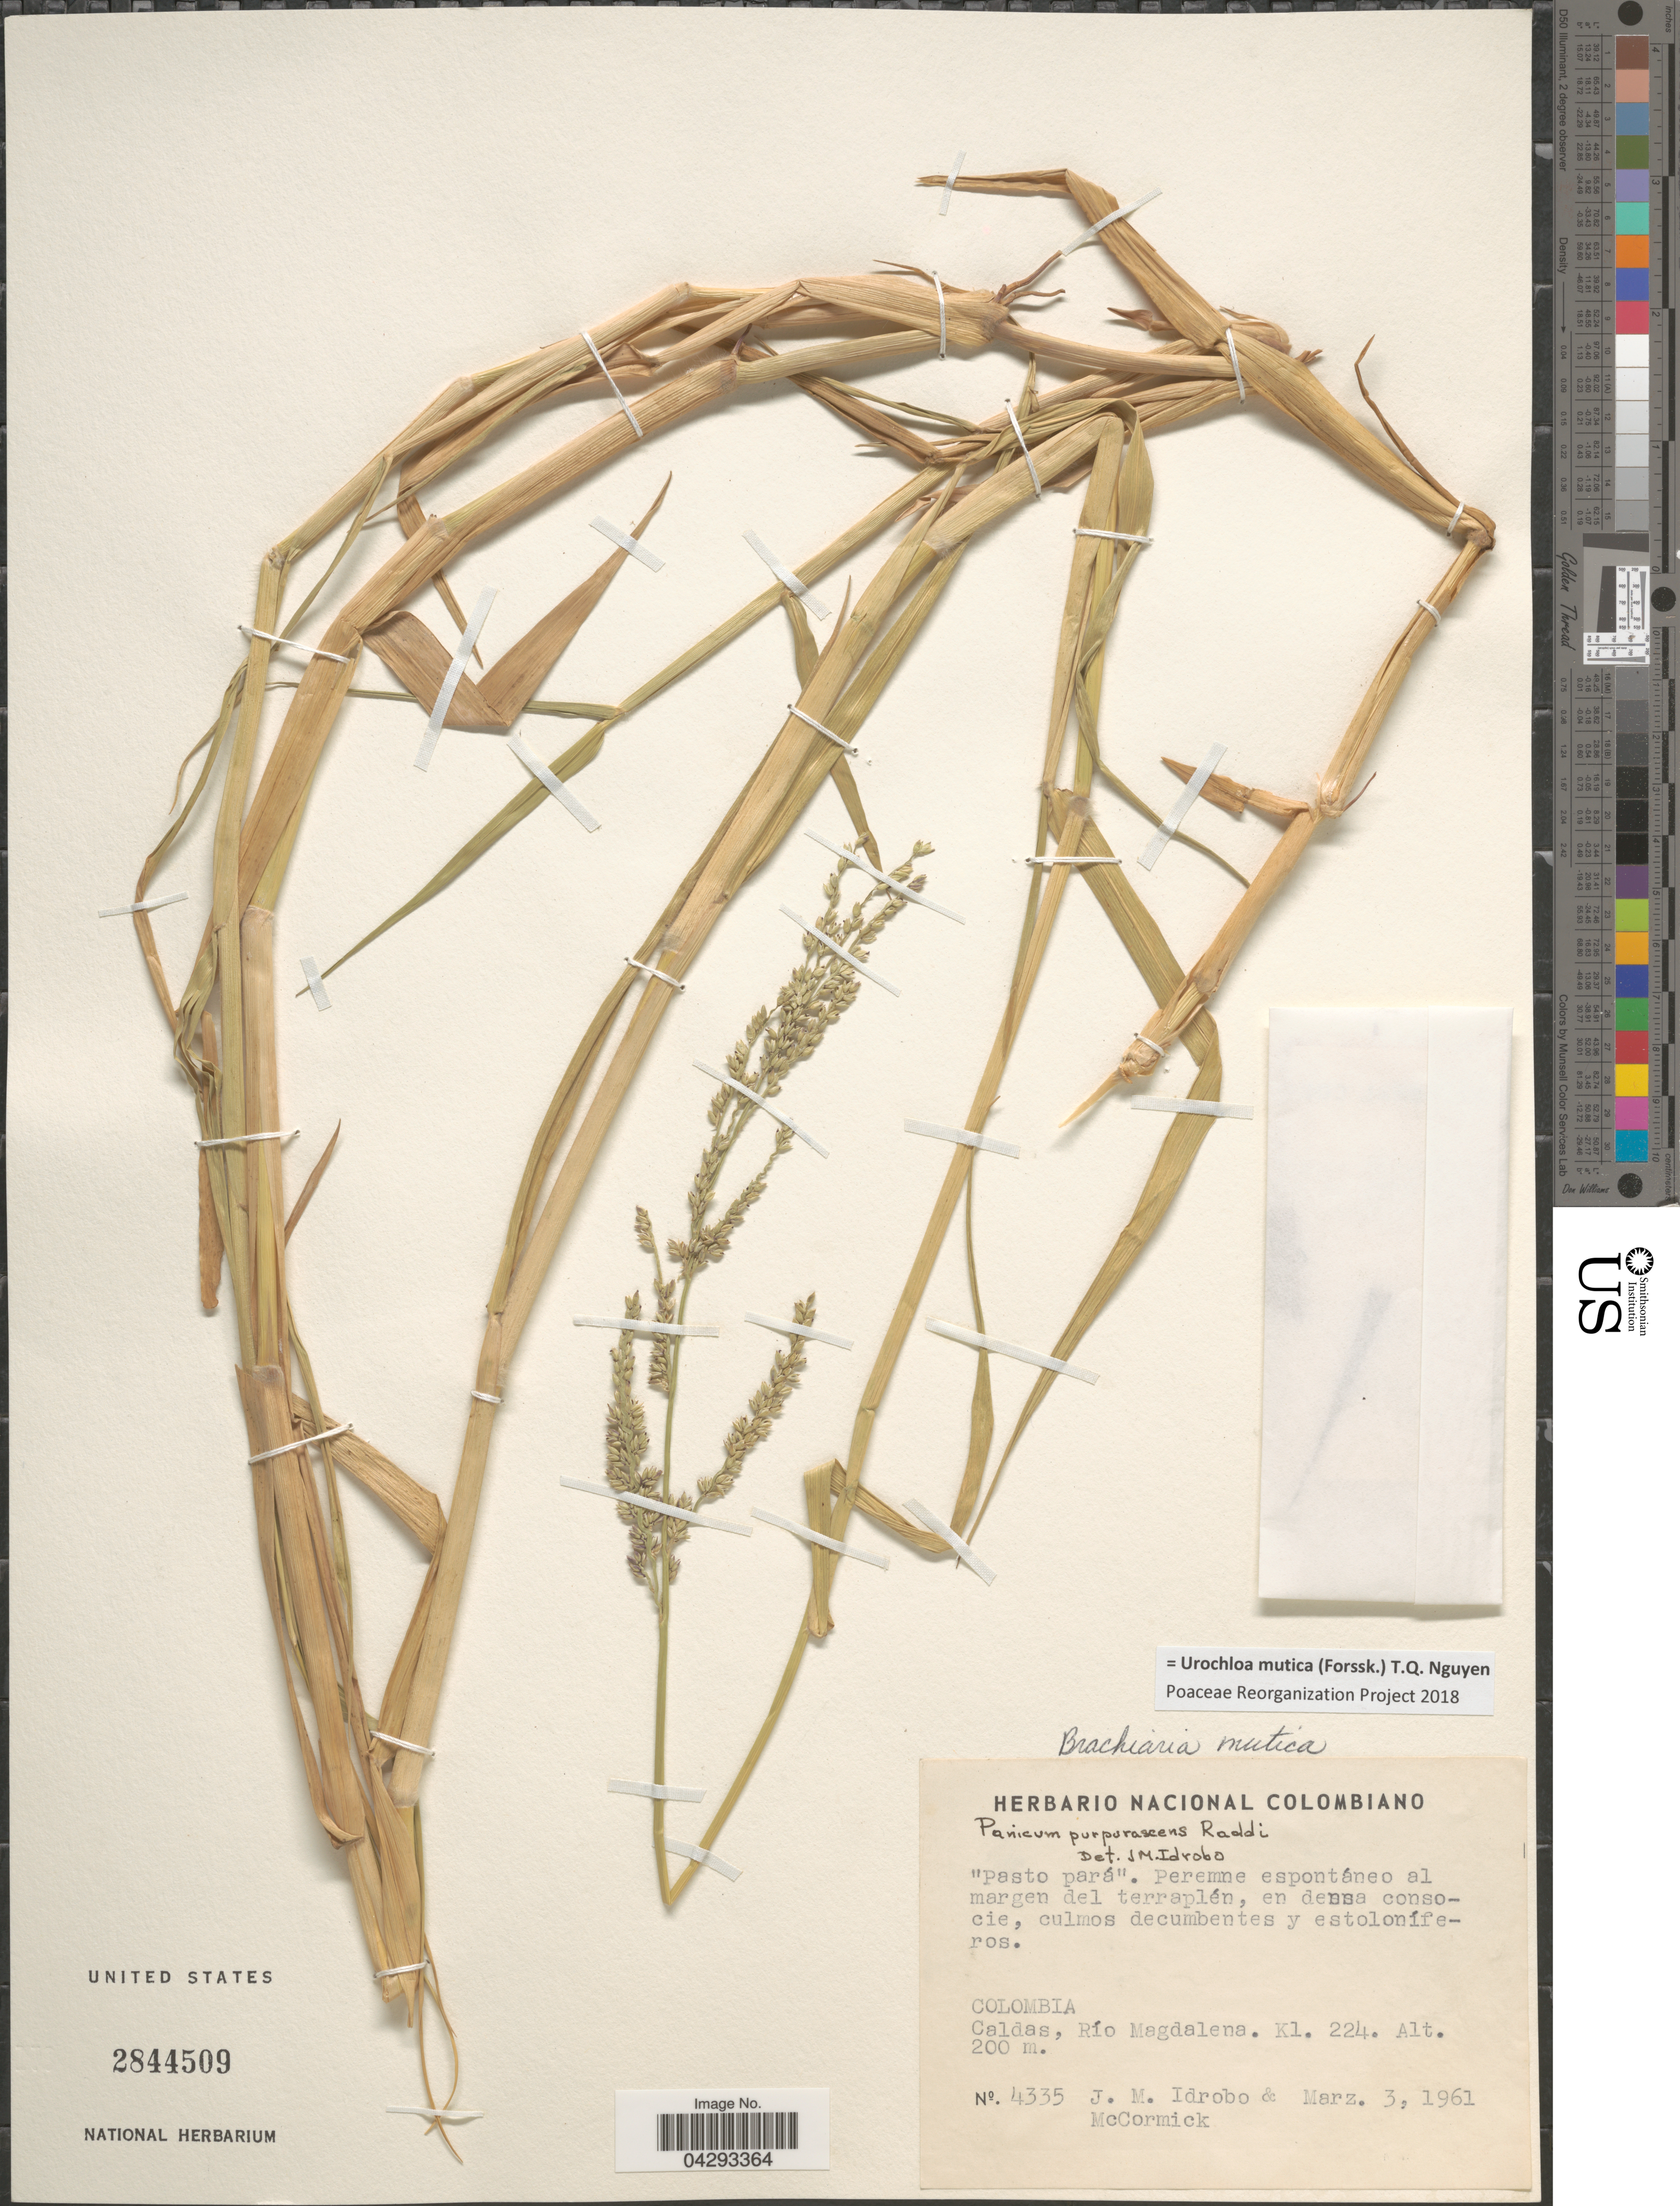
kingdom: Plantae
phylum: Tracheophyta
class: Liliopsida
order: Poales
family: Poaceae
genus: Urochloa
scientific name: Urochloa mutica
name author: (Forssk.) T.Q. Nguyen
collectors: J. M. Idrobo & -. McCormick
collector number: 4335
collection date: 1961-03-03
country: Colombia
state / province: Caldas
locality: Río Magdalena, K1. 224.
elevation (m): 200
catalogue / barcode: US 2844509